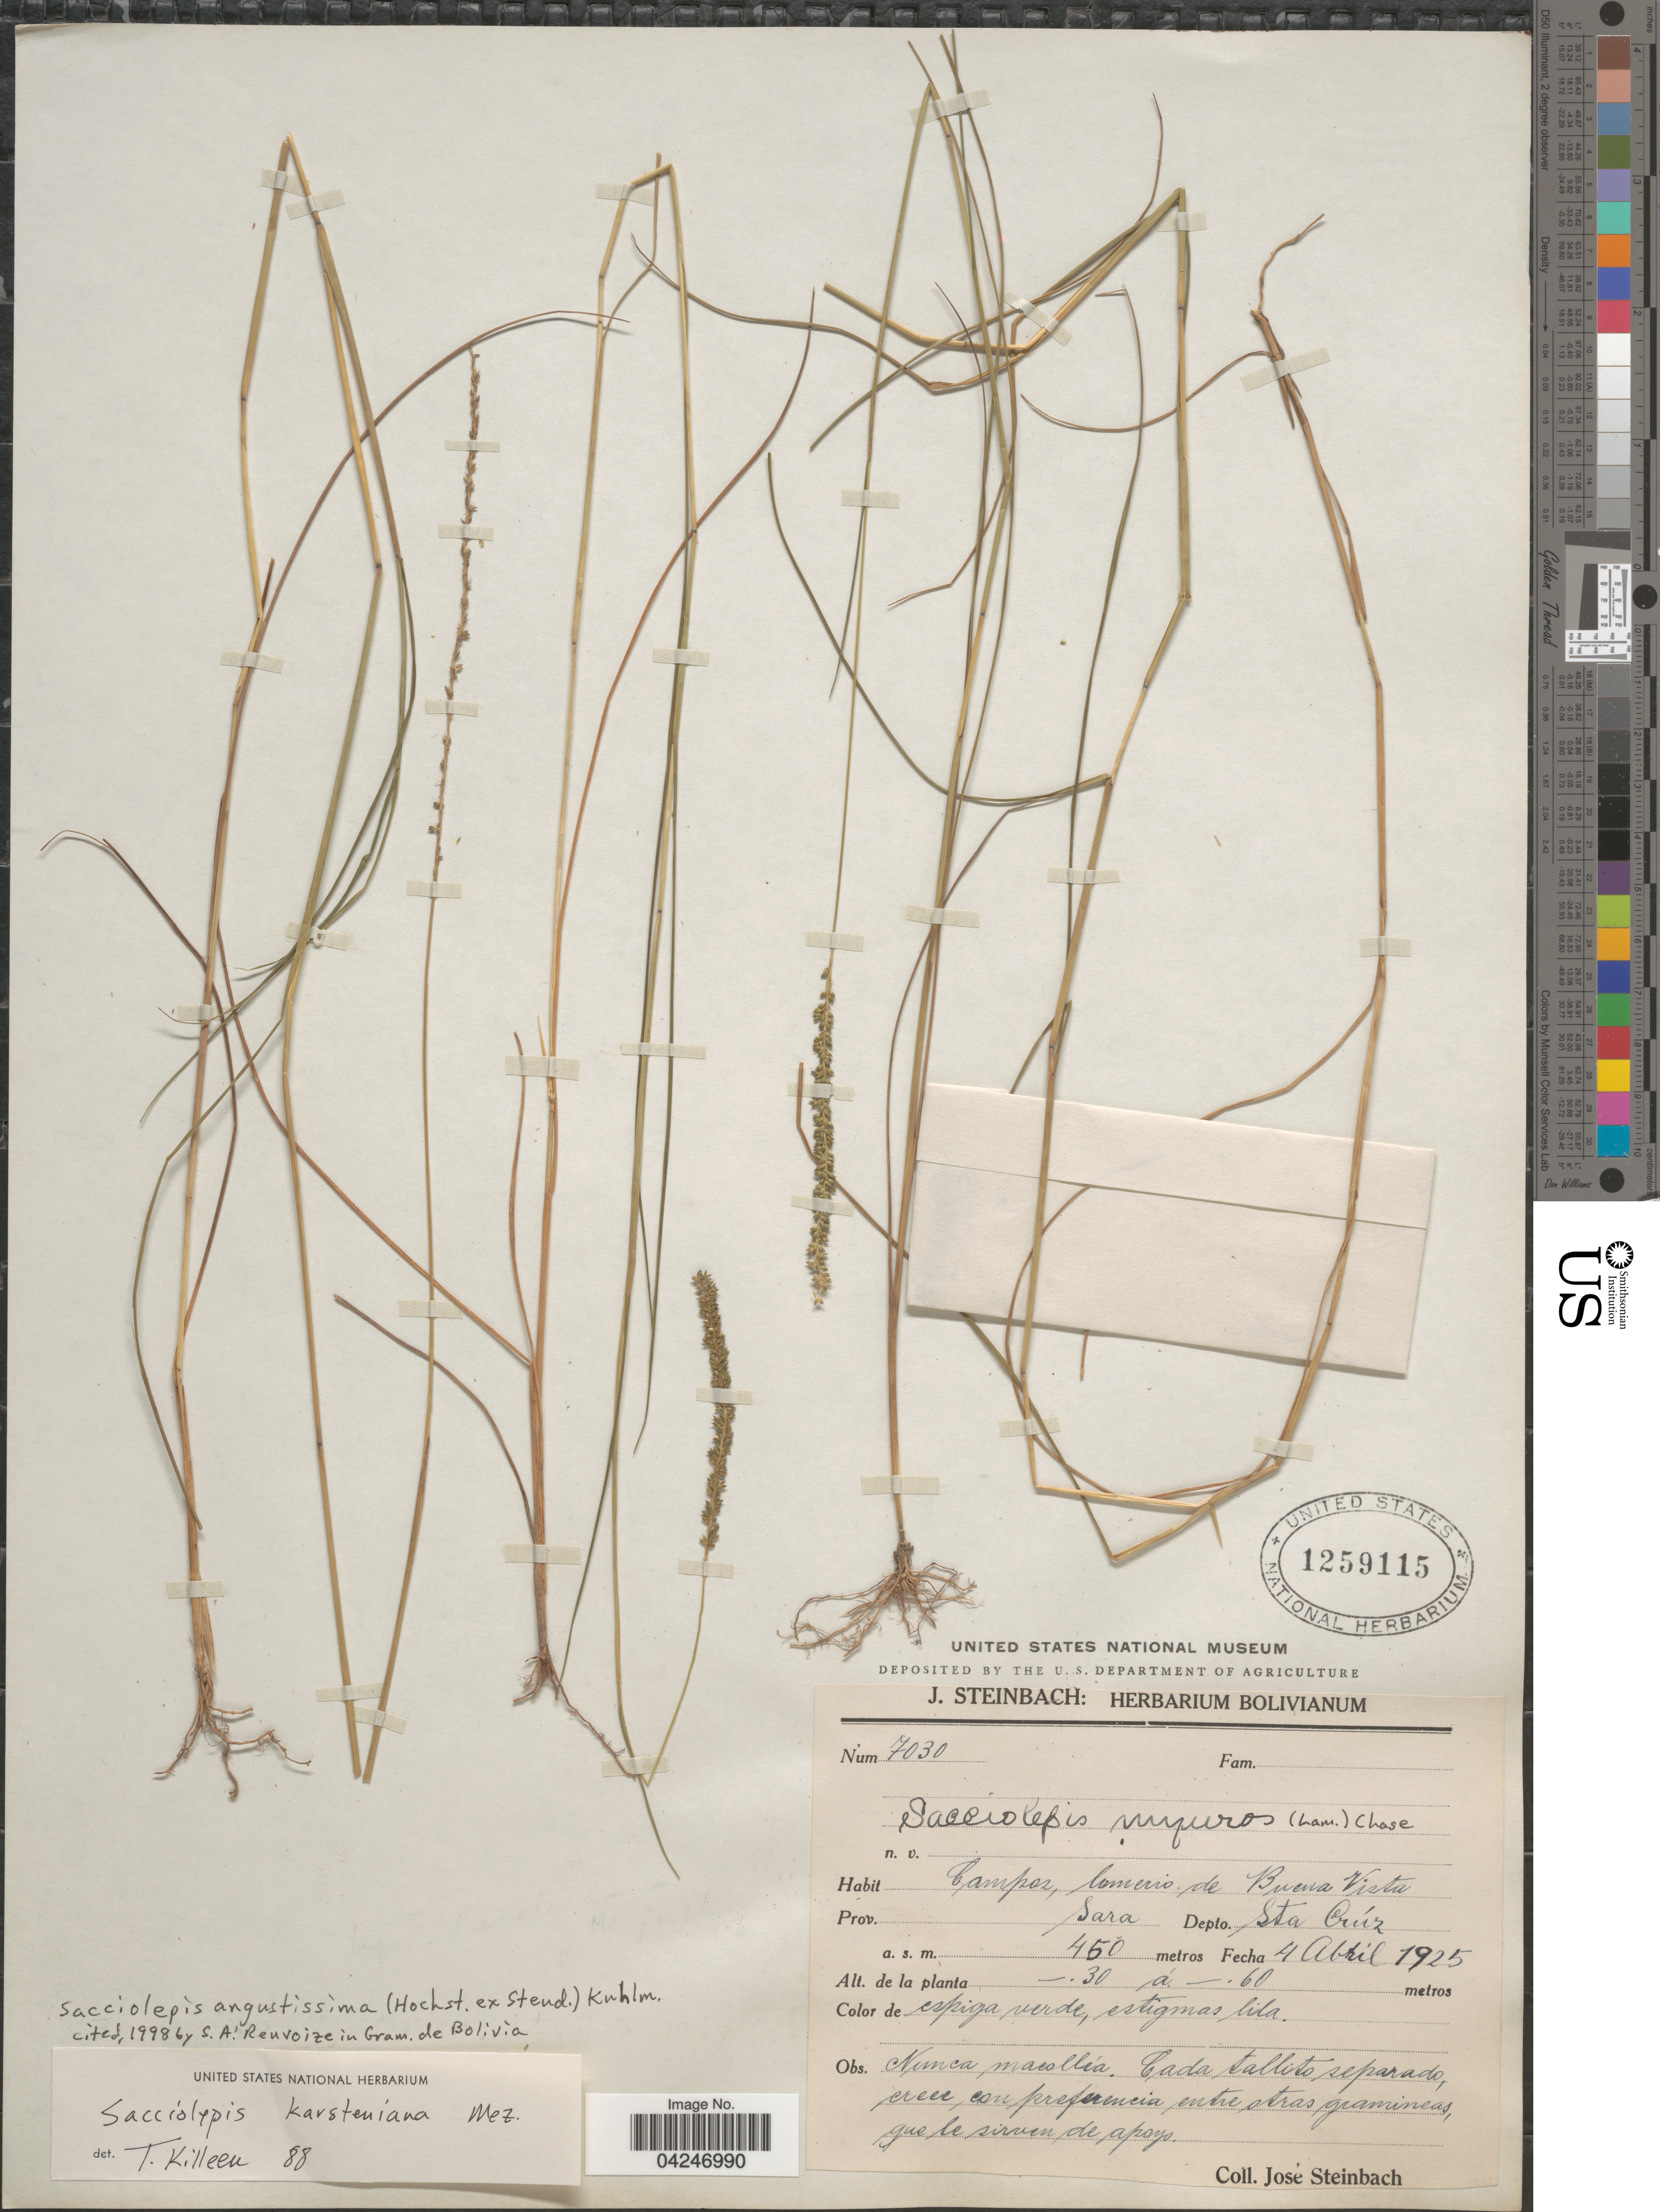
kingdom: Plantae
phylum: Tracheophyta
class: Liliopsida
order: Poales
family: Poaceae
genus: Sacciolepis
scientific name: Sacciolepis angustissima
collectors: J. Steinbach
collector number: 7030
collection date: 1925-04-04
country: Bolivia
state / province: Santa Cruz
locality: Campos, lomerio de Buena Vista. Prov. Sara. Depto. Sta Crúz.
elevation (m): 450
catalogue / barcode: US 1259115